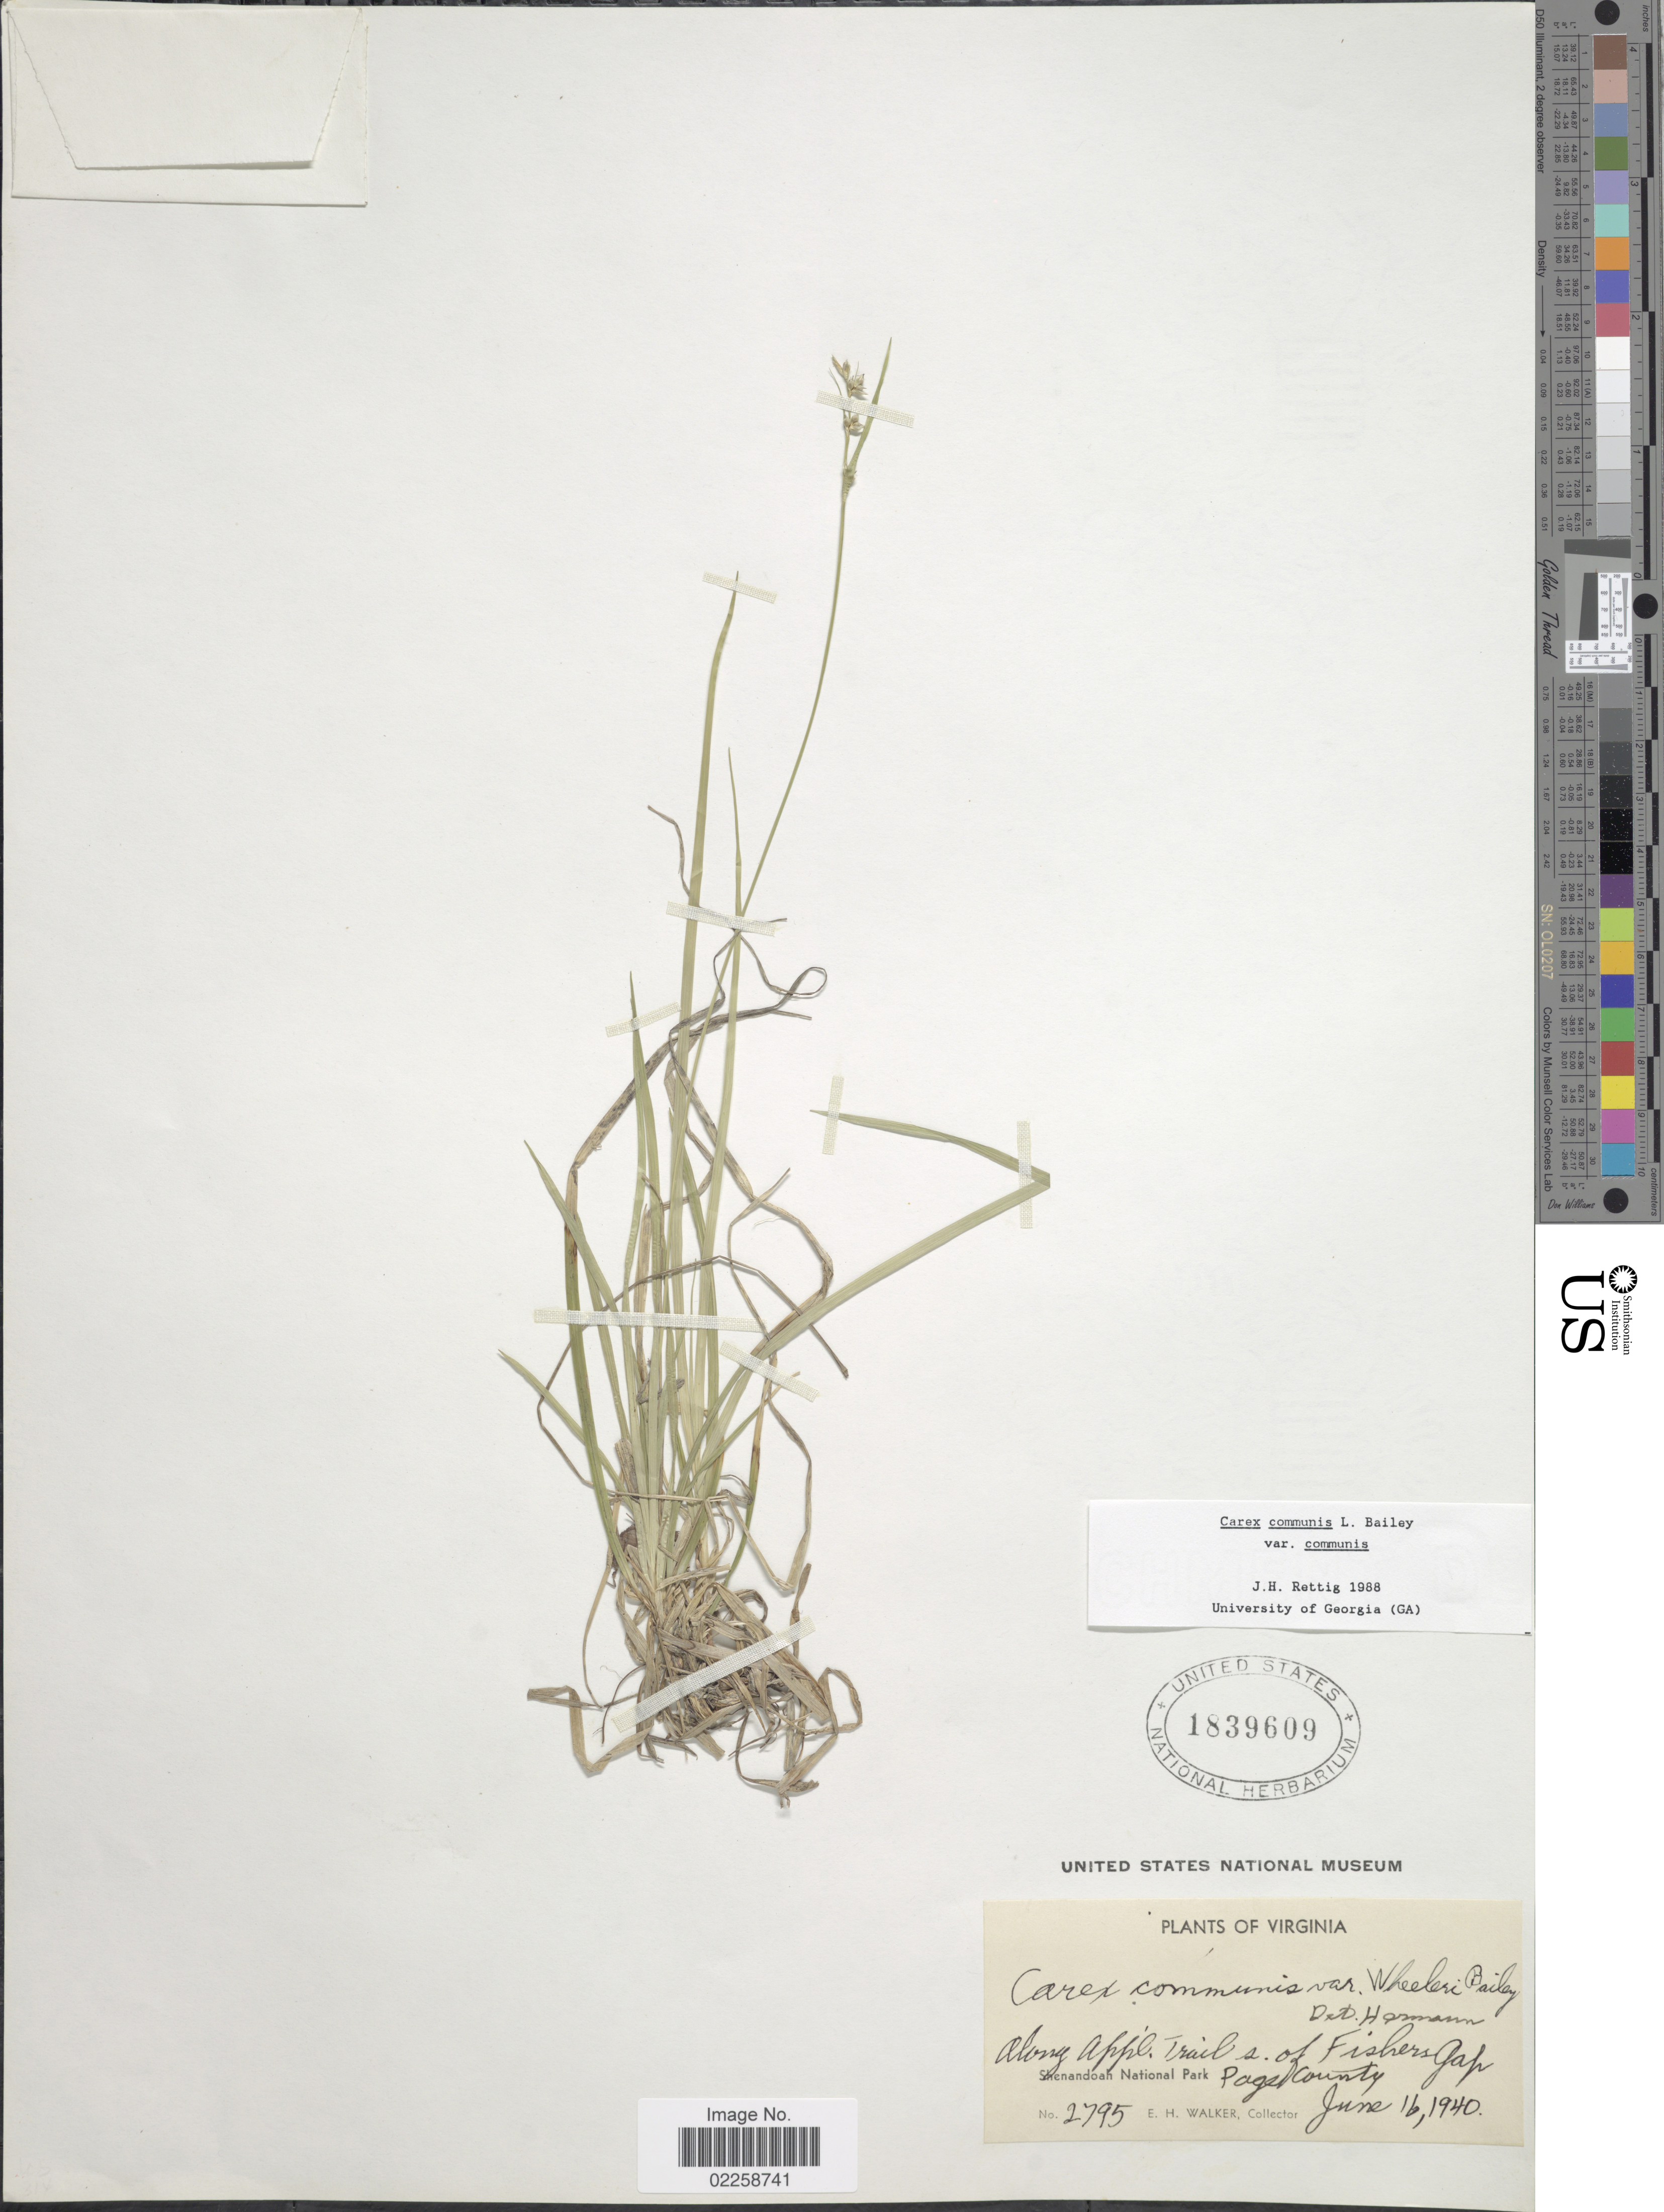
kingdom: Plantae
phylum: Tracheophyta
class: Liliopsida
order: Poales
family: Cyperaceae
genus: Carex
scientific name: Carex communis var. communis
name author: L.H. Bailey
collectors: E. H. Walker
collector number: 2795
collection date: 1940-06-16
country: United States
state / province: Virginia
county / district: Page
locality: Along Appl. Trail s. of Fishers Gap, Shenandoah National Park, Page County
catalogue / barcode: US 1839609